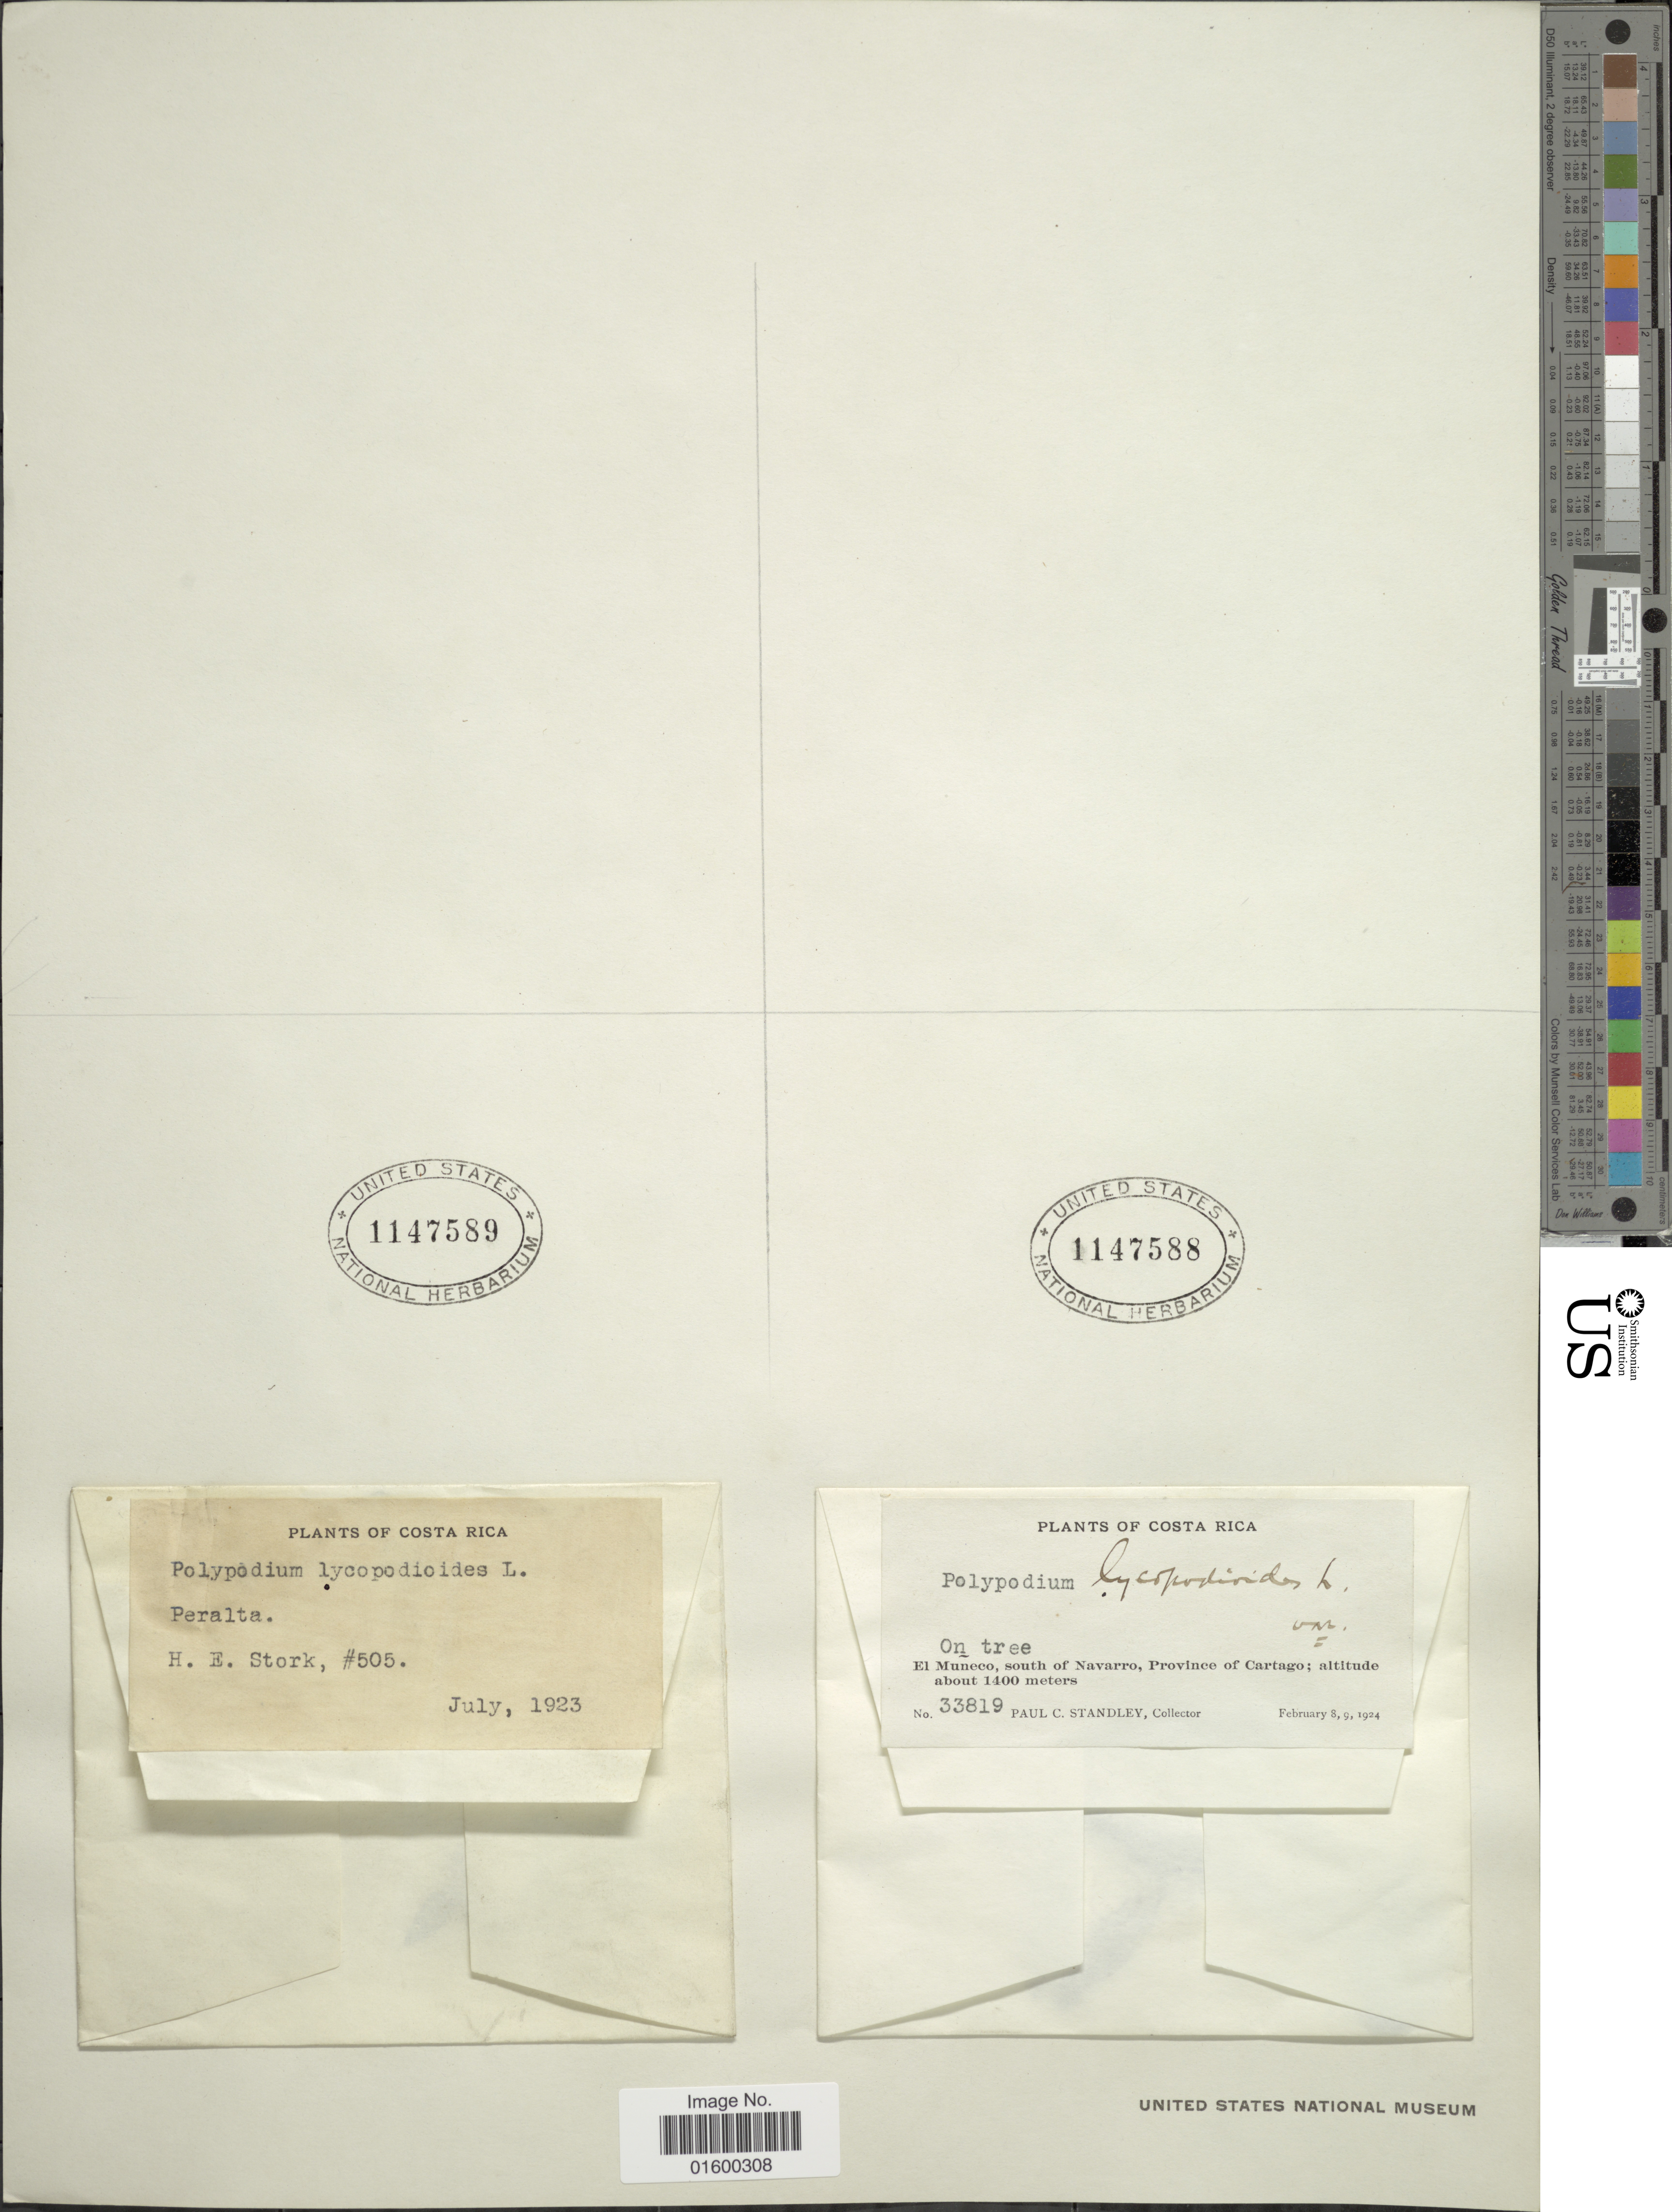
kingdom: Plantae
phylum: Tracheophyta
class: Polypodiopsida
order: Polypodiales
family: Polypodiaceae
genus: Microgramma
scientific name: Microgramma lycopodioides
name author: (L.) Copel.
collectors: H. E. Stork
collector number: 505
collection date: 1923-07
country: Costa Rica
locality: Peralta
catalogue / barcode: US 1147589